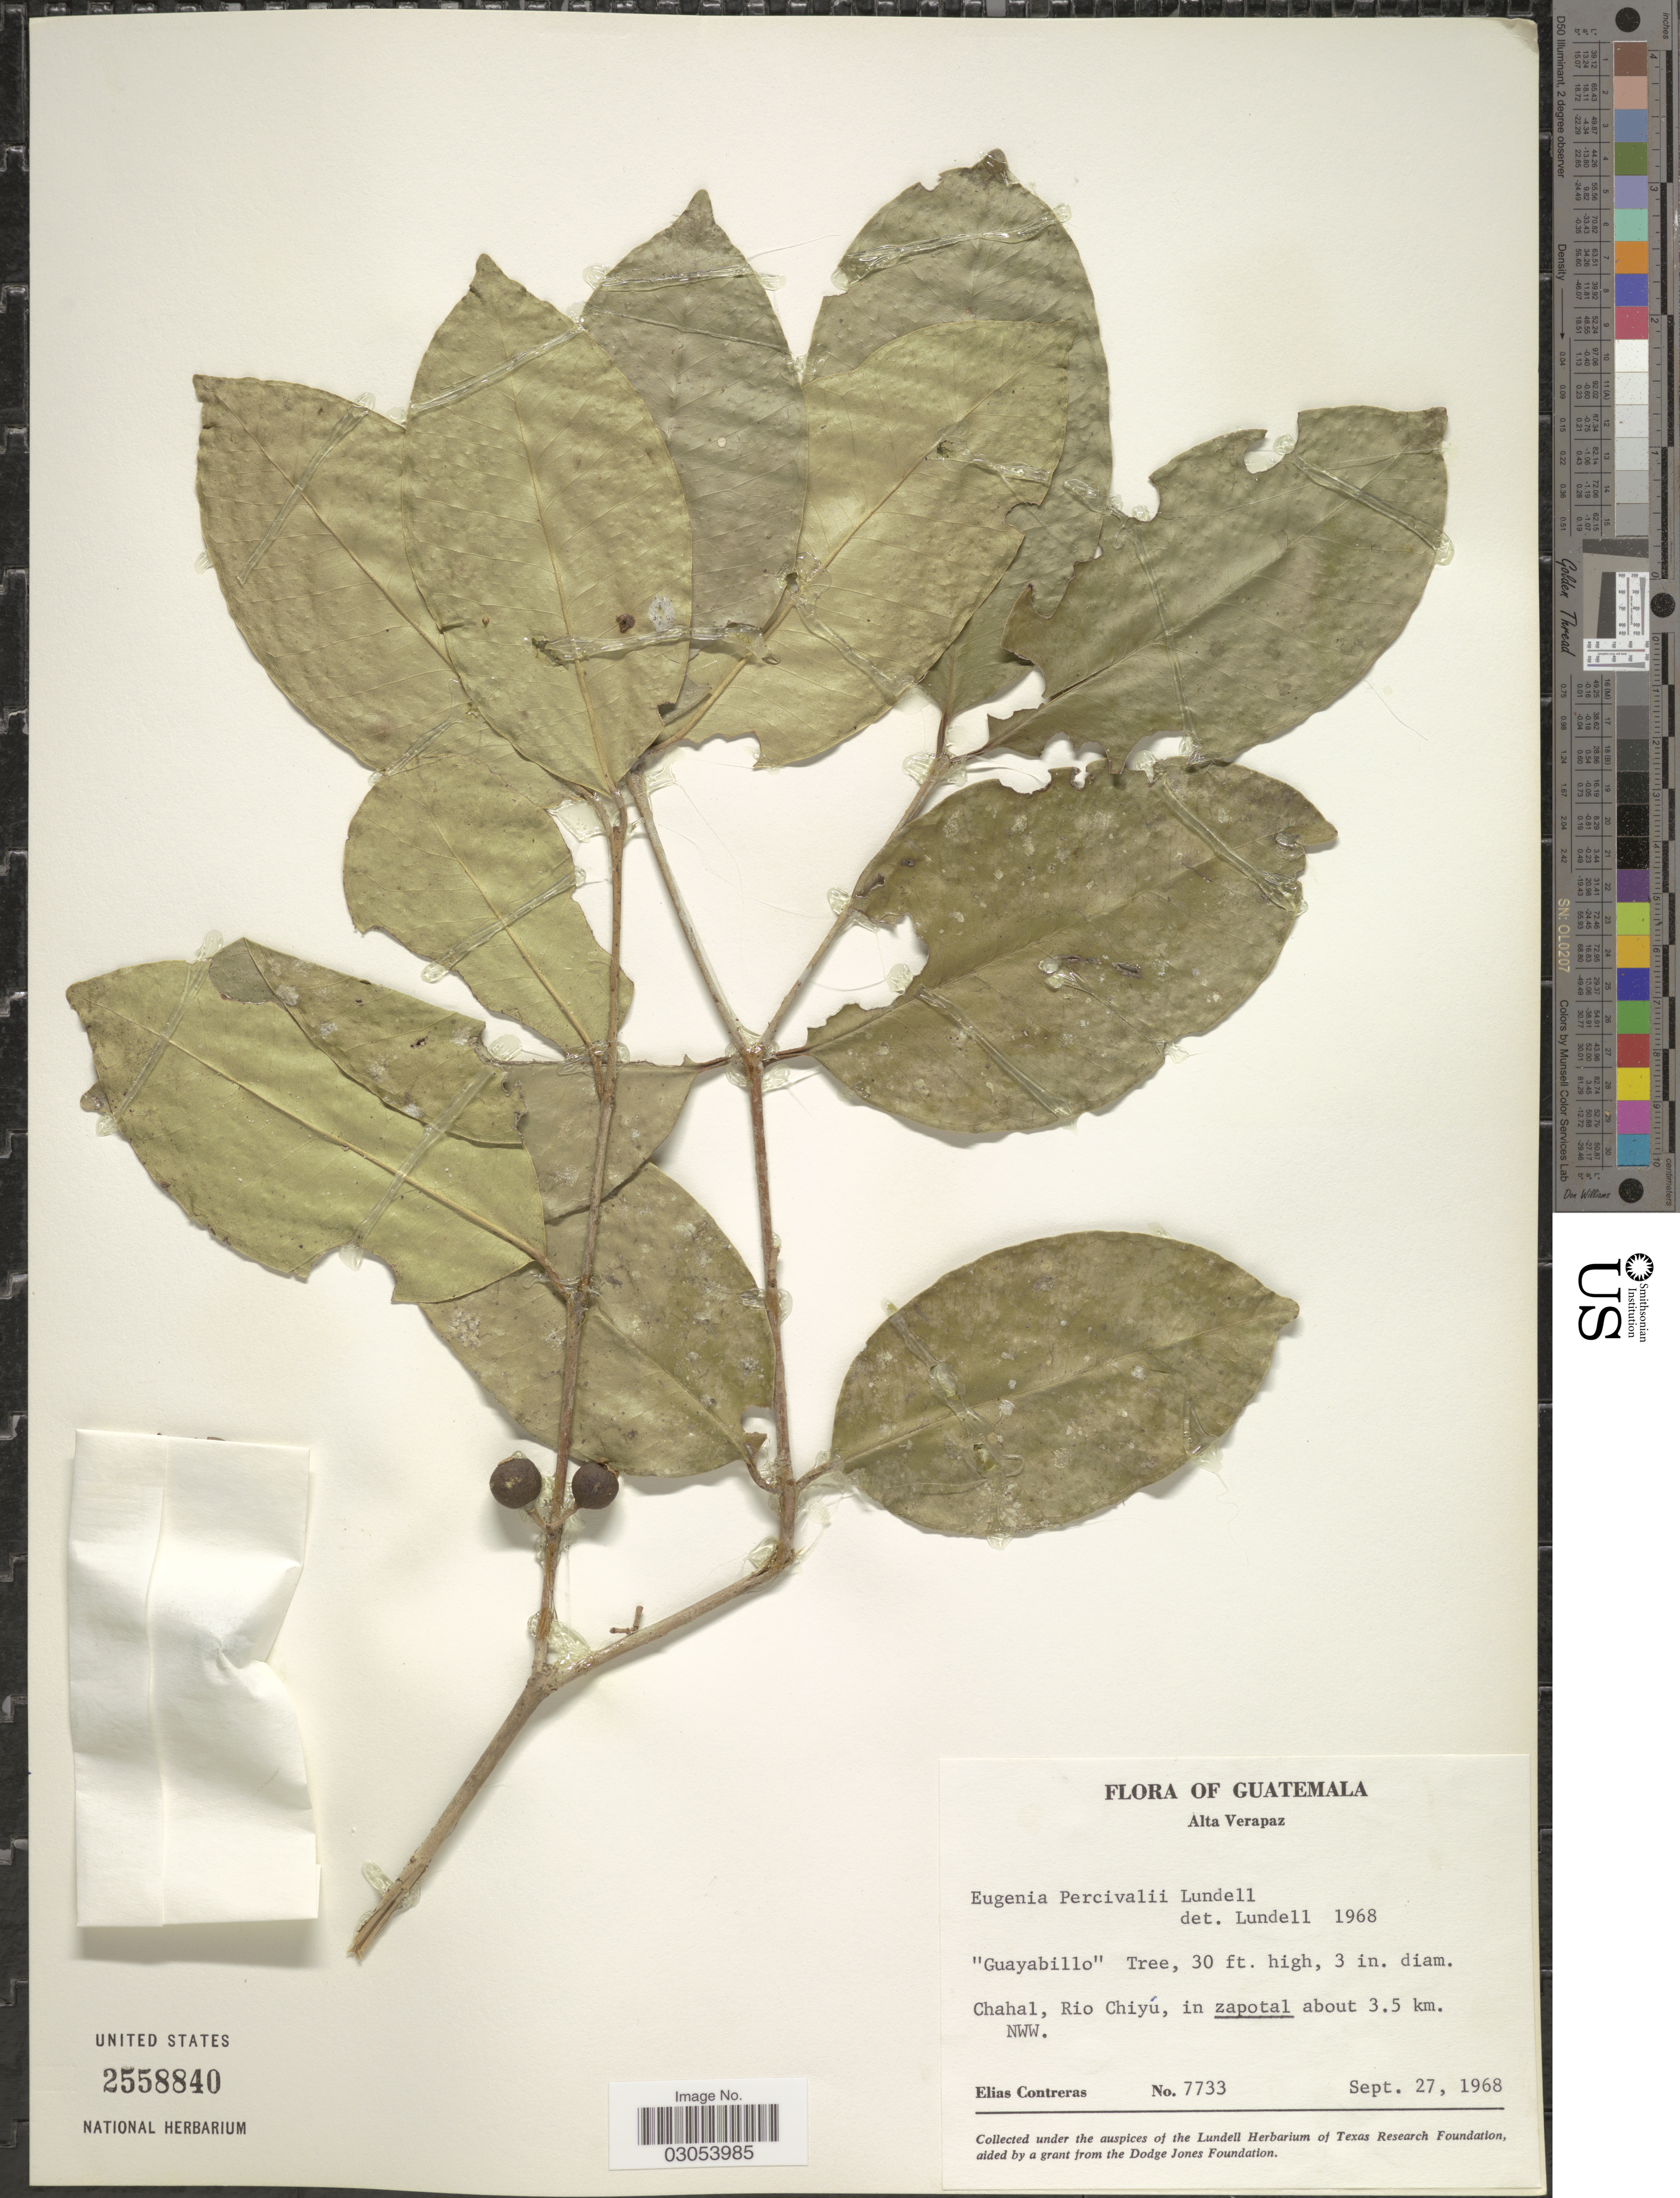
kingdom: Plantae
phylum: Tracheophyta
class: Magnoliopsida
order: Myrtales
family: Myrtaceae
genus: Eugenia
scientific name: Eugenia percivalii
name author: Lundell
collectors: E. Contreras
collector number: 7733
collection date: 1968-09-27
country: Guatemala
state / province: Alta Verapaz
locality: Chahal, Rio Chiyú, in zapotal about 3.5 km. NNW.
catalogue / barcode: US 2558840